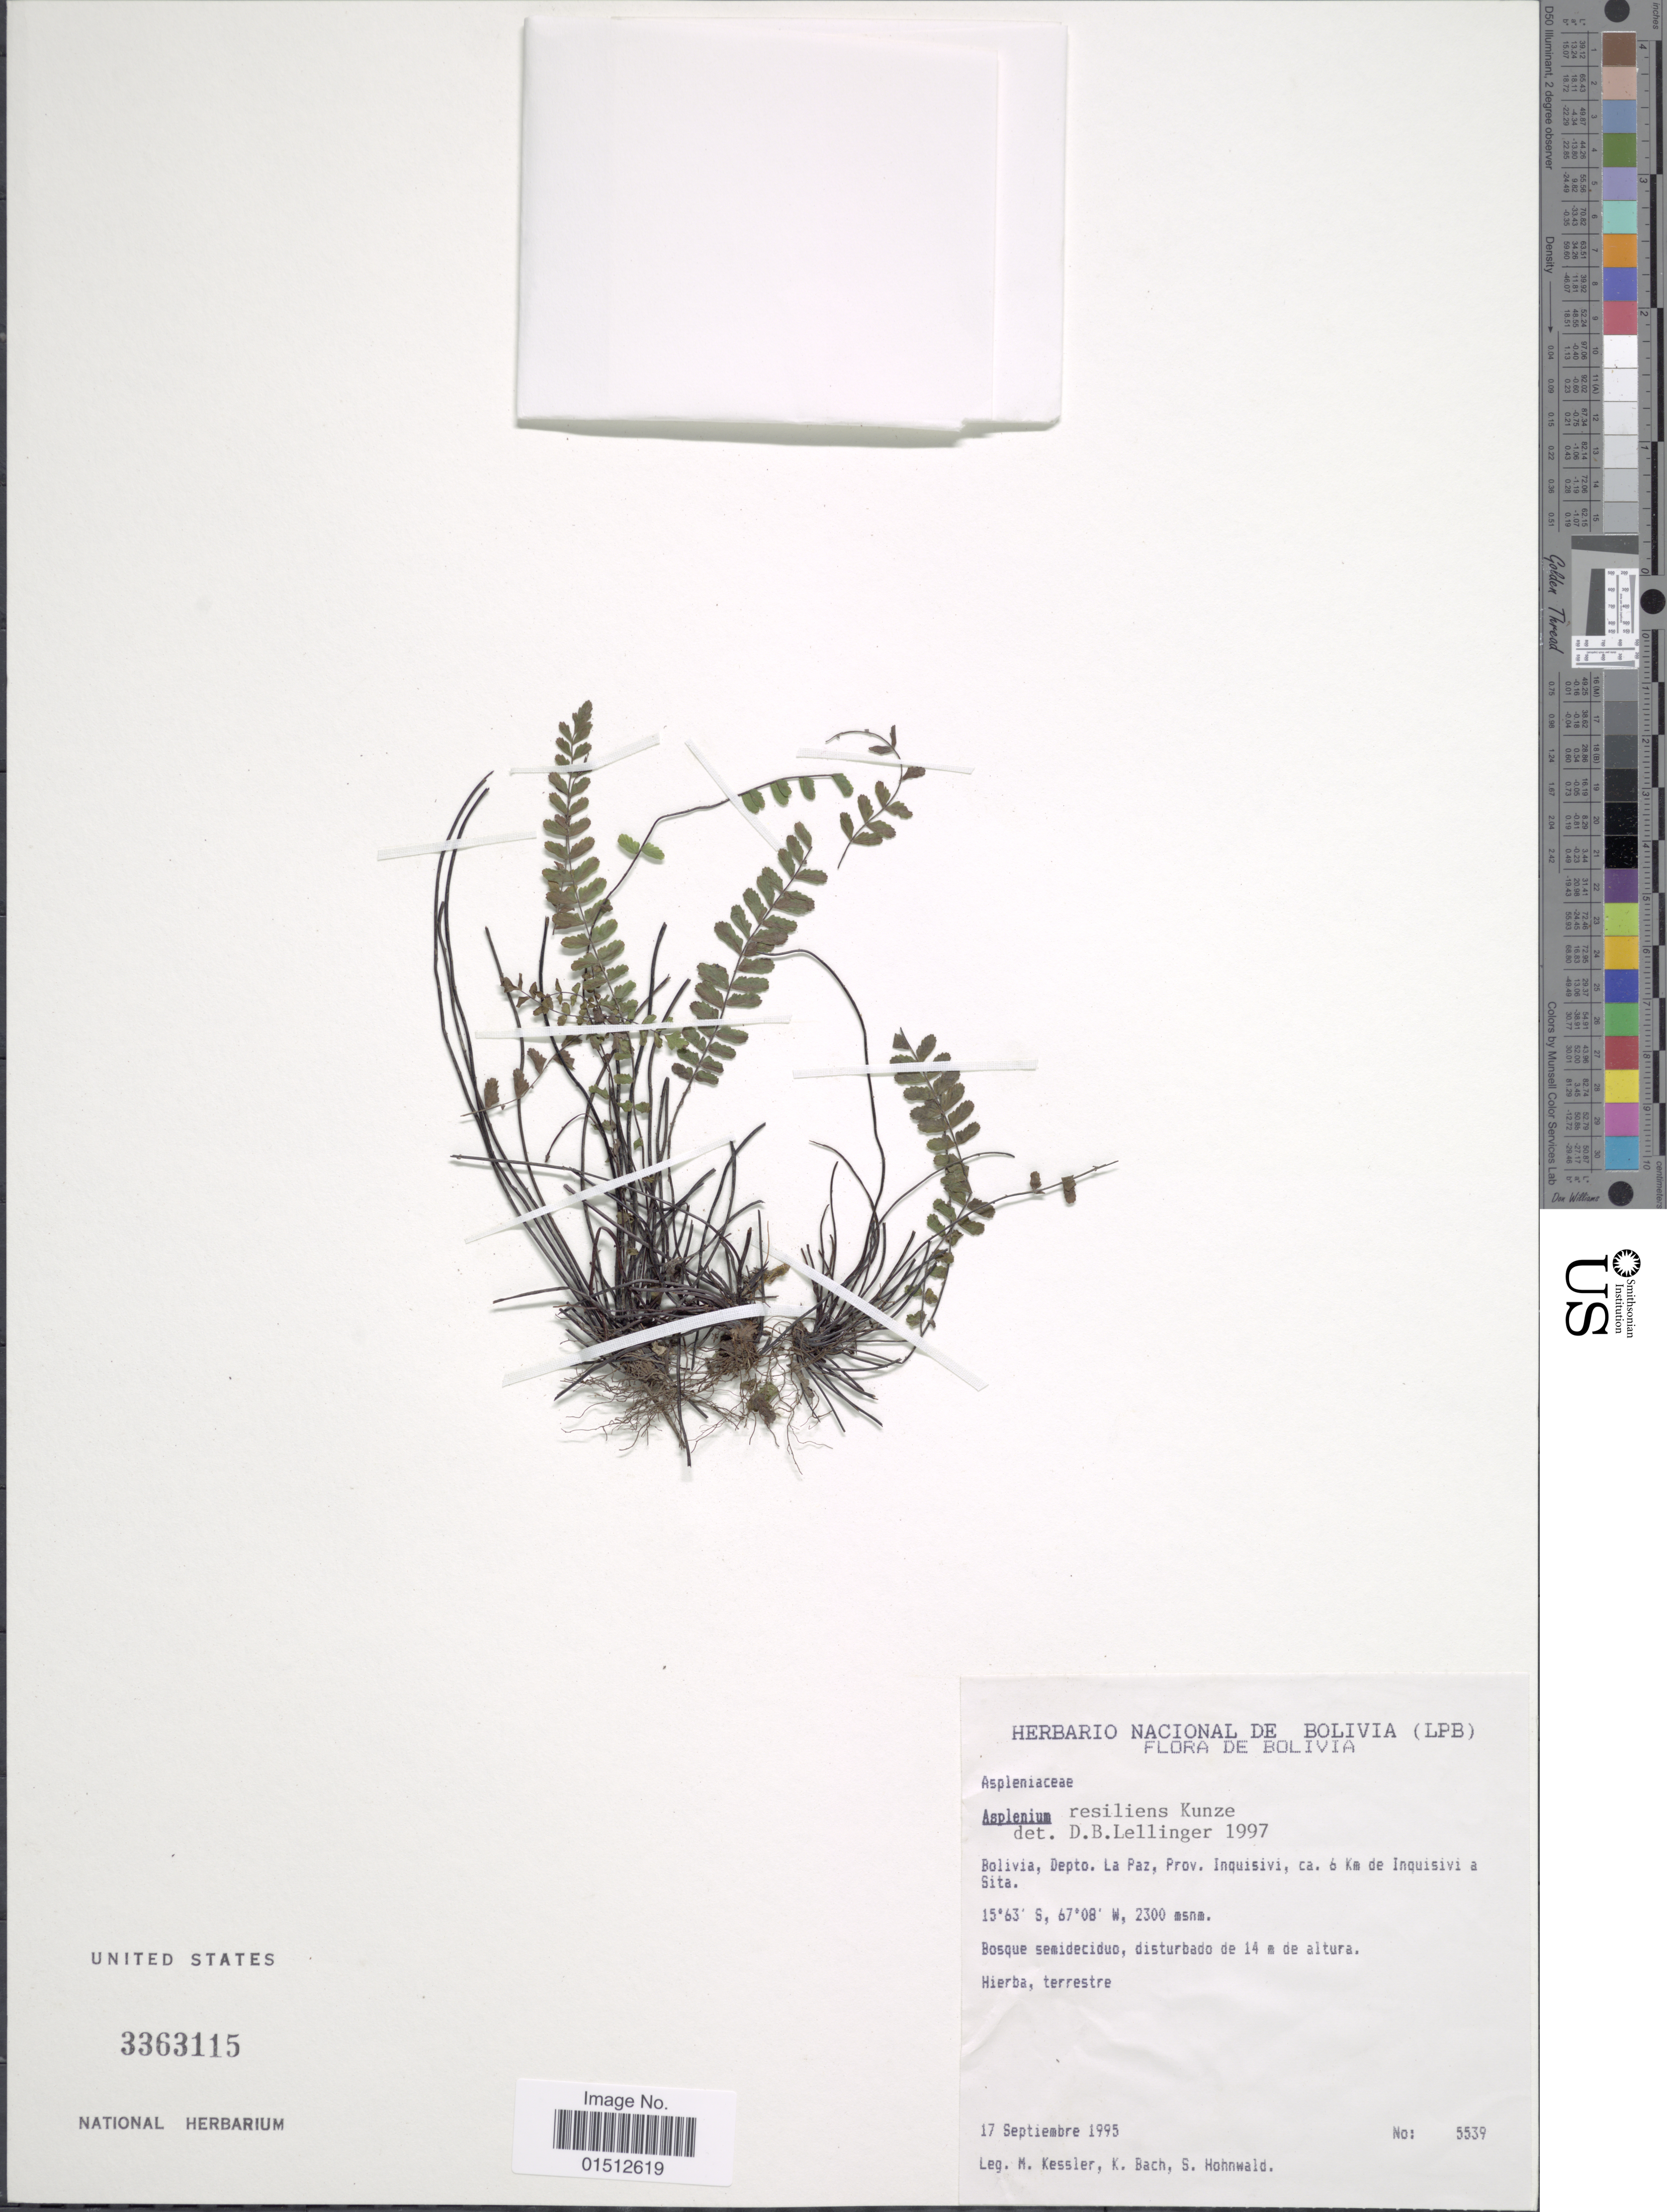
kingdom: Plantae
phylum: Tracheophyta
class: Polypodiopsida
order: Polypodiales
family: Aspleniaceae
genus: Asplenium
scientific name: Asplenium resiliens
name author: Kunze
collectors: M. Kessler, K. Bach & S. Hohnwald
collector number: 5539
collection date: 1995-09-17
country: Bolivia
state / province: La Paz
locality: Bolovia, Depto. La Paz, Prov. Inquisivi, ca. 6 Km de Inquisivi a Sita.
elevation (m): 14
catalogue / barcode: US 3363115